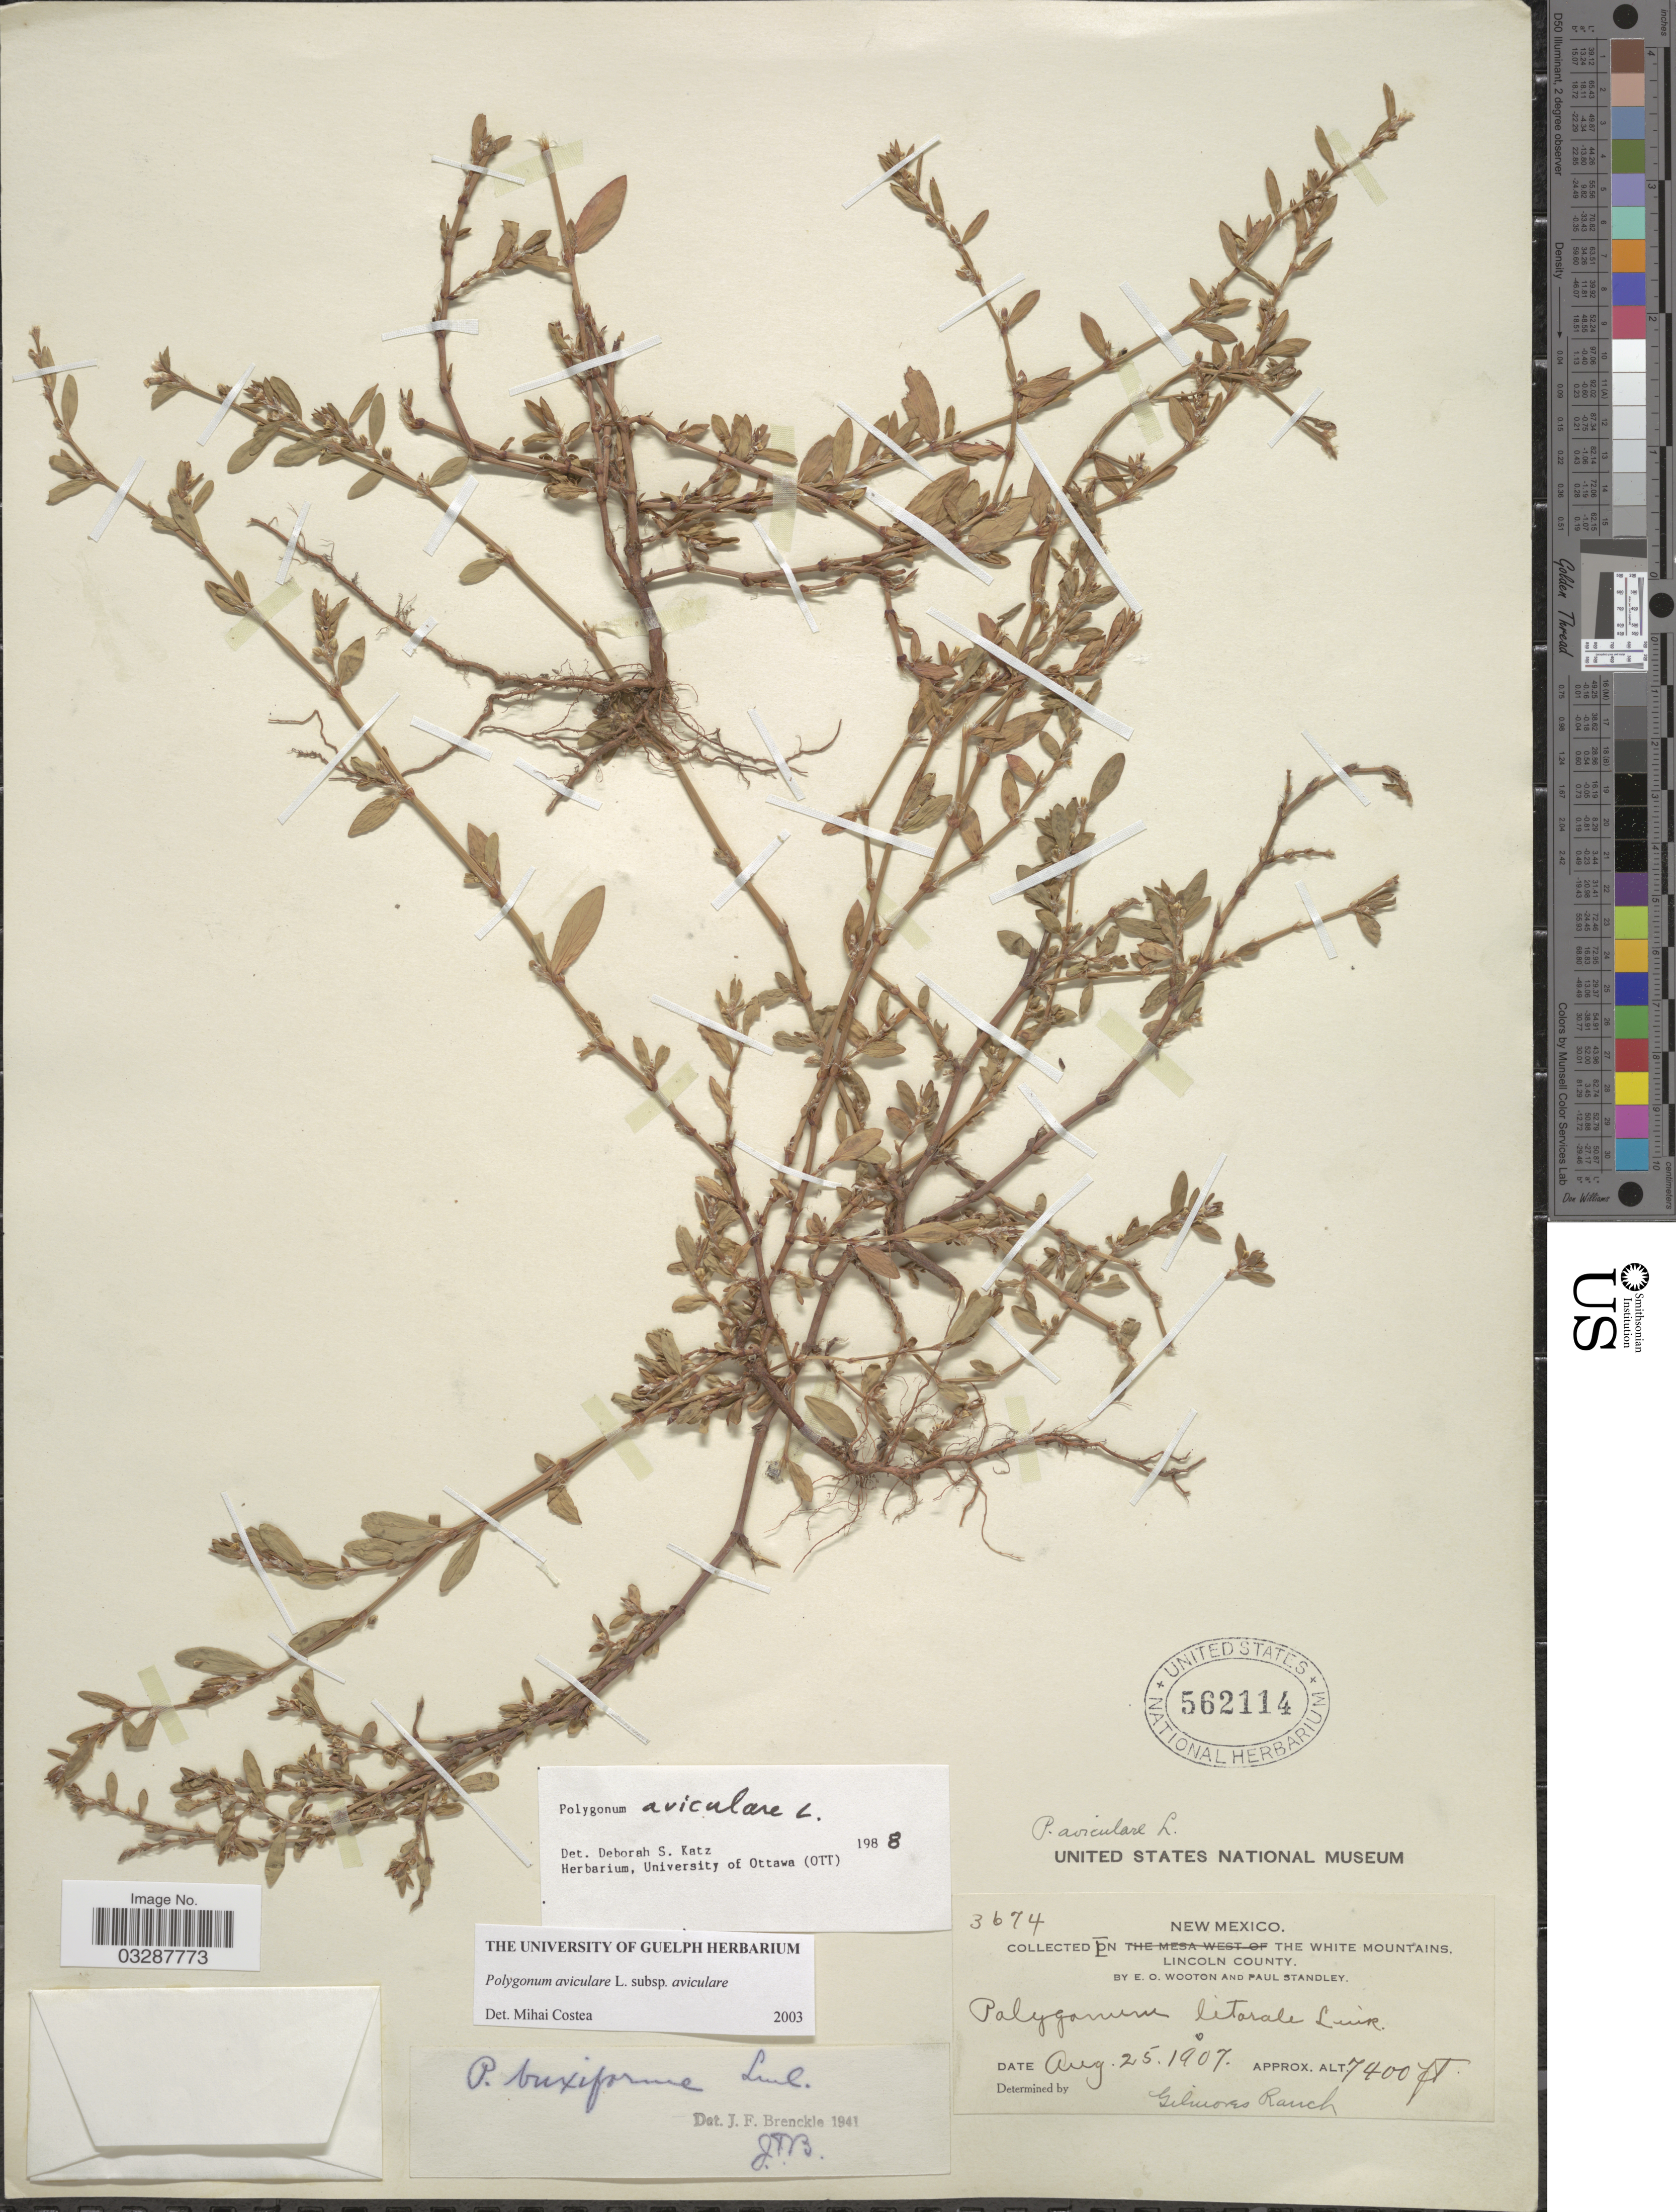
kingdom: Plantae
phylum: Tracheophyta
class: Magnoliopsida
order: Caryophyllales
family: Polygonaceae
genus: Polygonum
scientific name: Polygonum aviculare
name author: L.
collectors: E. O. Wooton & P. C. Standley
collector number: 3674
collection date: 1907-08-25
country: United States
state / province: New Mexico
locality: Collected in the White Mountains, Lincoln County. Gilmores Ranch.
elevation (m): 2256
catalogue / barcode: US 562114